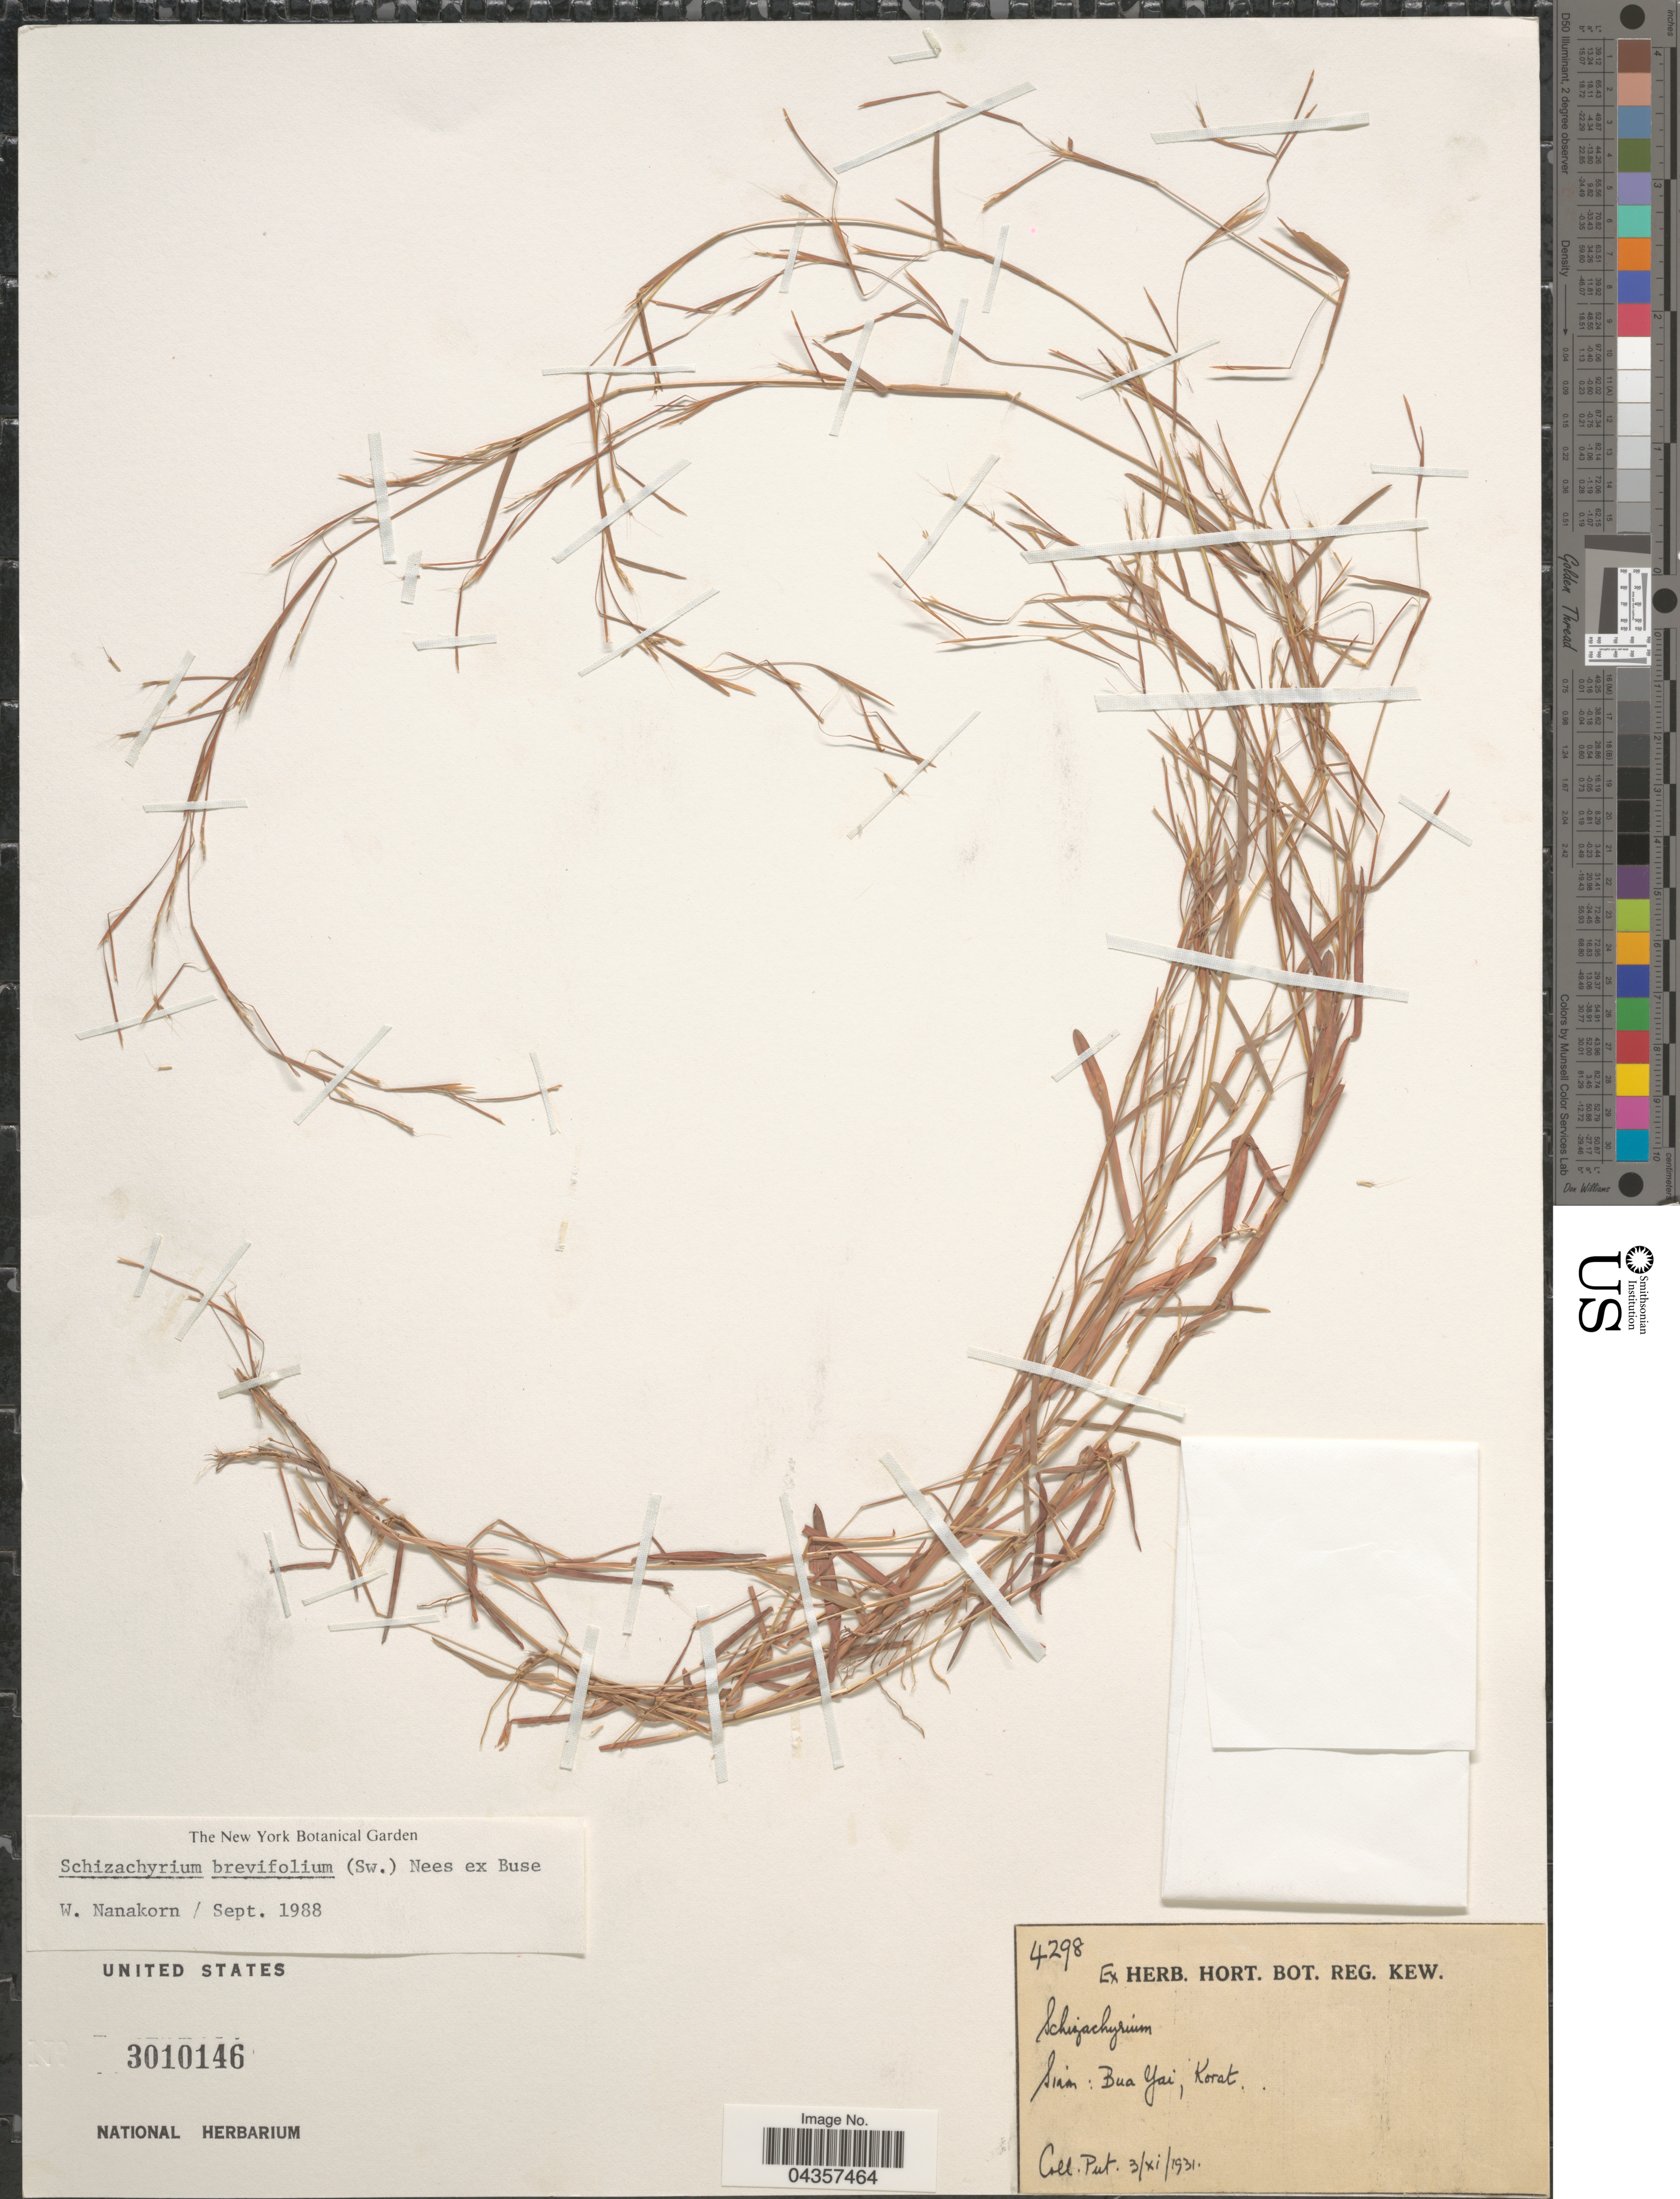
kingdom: Plantae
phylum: Tracheophyta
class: Liliopsida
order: Poales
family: Poaceae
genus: Schizachyrium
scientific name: Schizachyrium brevifolium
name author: (Sw.) Nees ex Büse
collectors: -. Put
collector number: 4298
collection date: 1931-11-03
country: Thailand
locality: Siam: Bua Yai, Korat.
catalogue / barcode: US 3010146